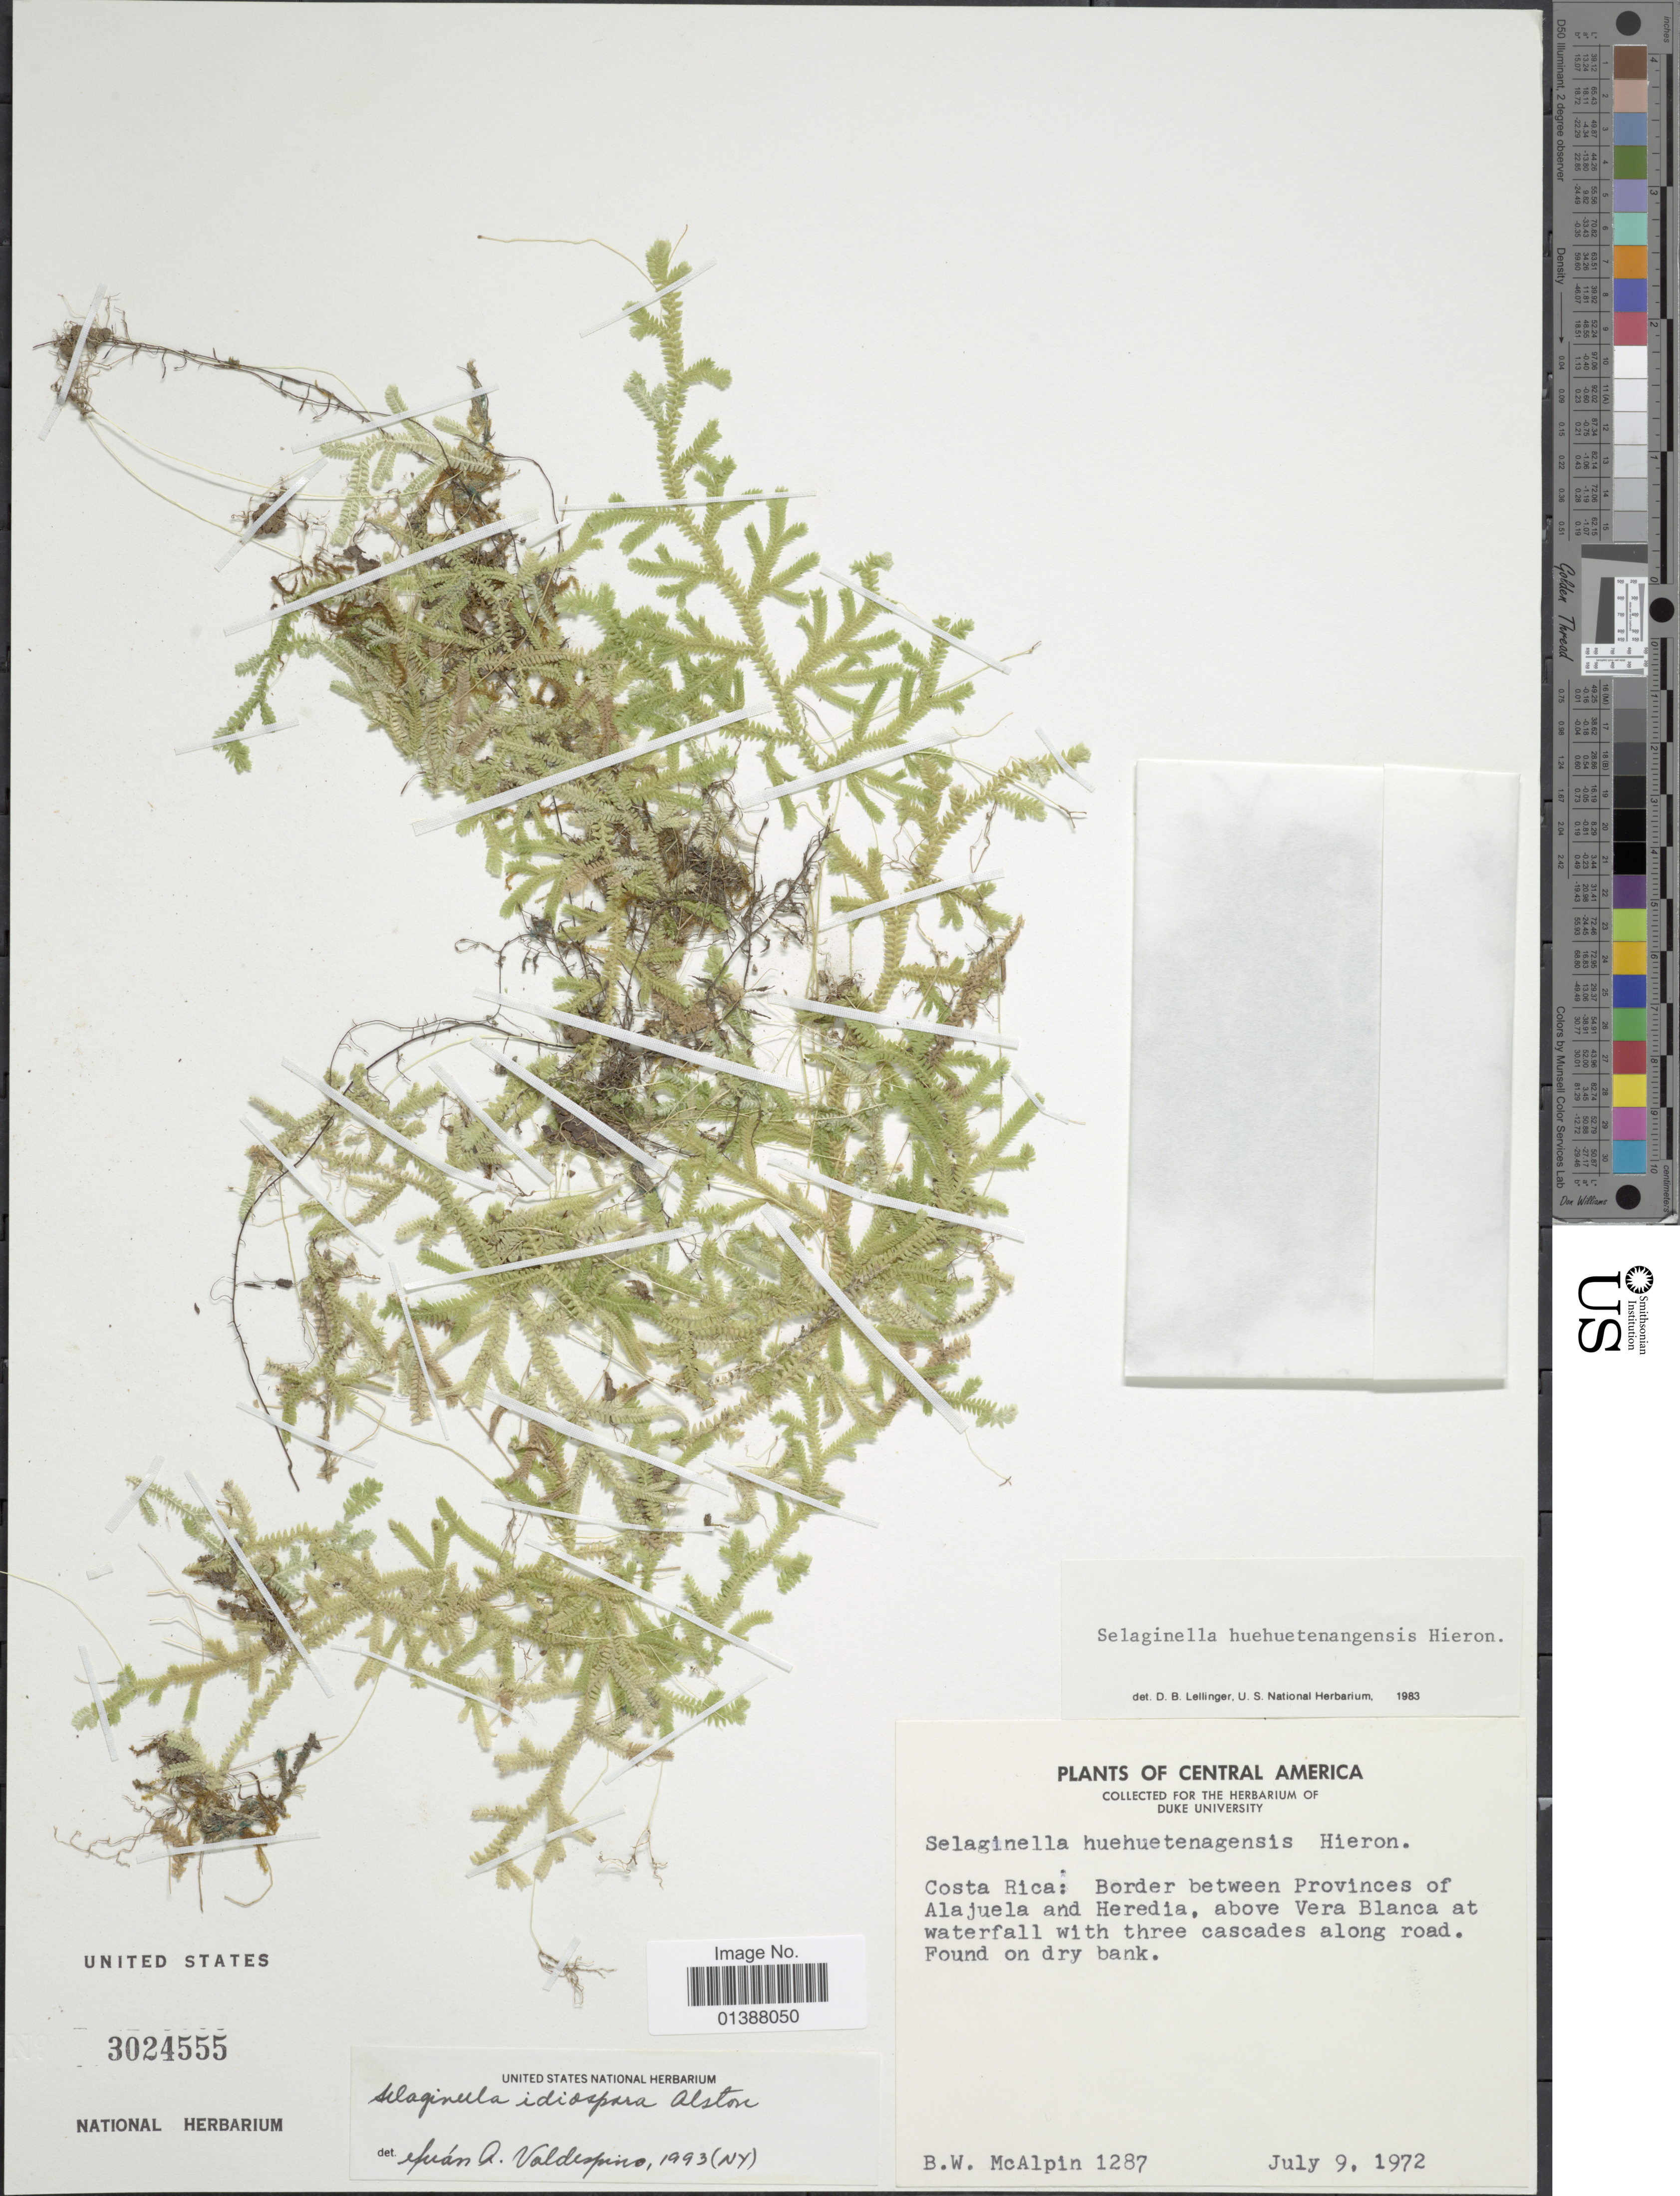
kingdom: Plantae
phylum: Tracheophyta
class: Lycopodiopsida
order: Selaginellales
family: Selaginellaceae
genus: Selaginella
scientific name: Selaginella idiospora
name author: Alston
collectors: B. W. McAlpin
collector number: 1287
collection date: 1972-07-09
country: Costa Rica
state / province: Alajuela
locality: Central America, Border between Provinces of Alajuela and Heredia, above Vera Blanca at waterfall with three cascades along road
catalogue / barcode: US 3024555